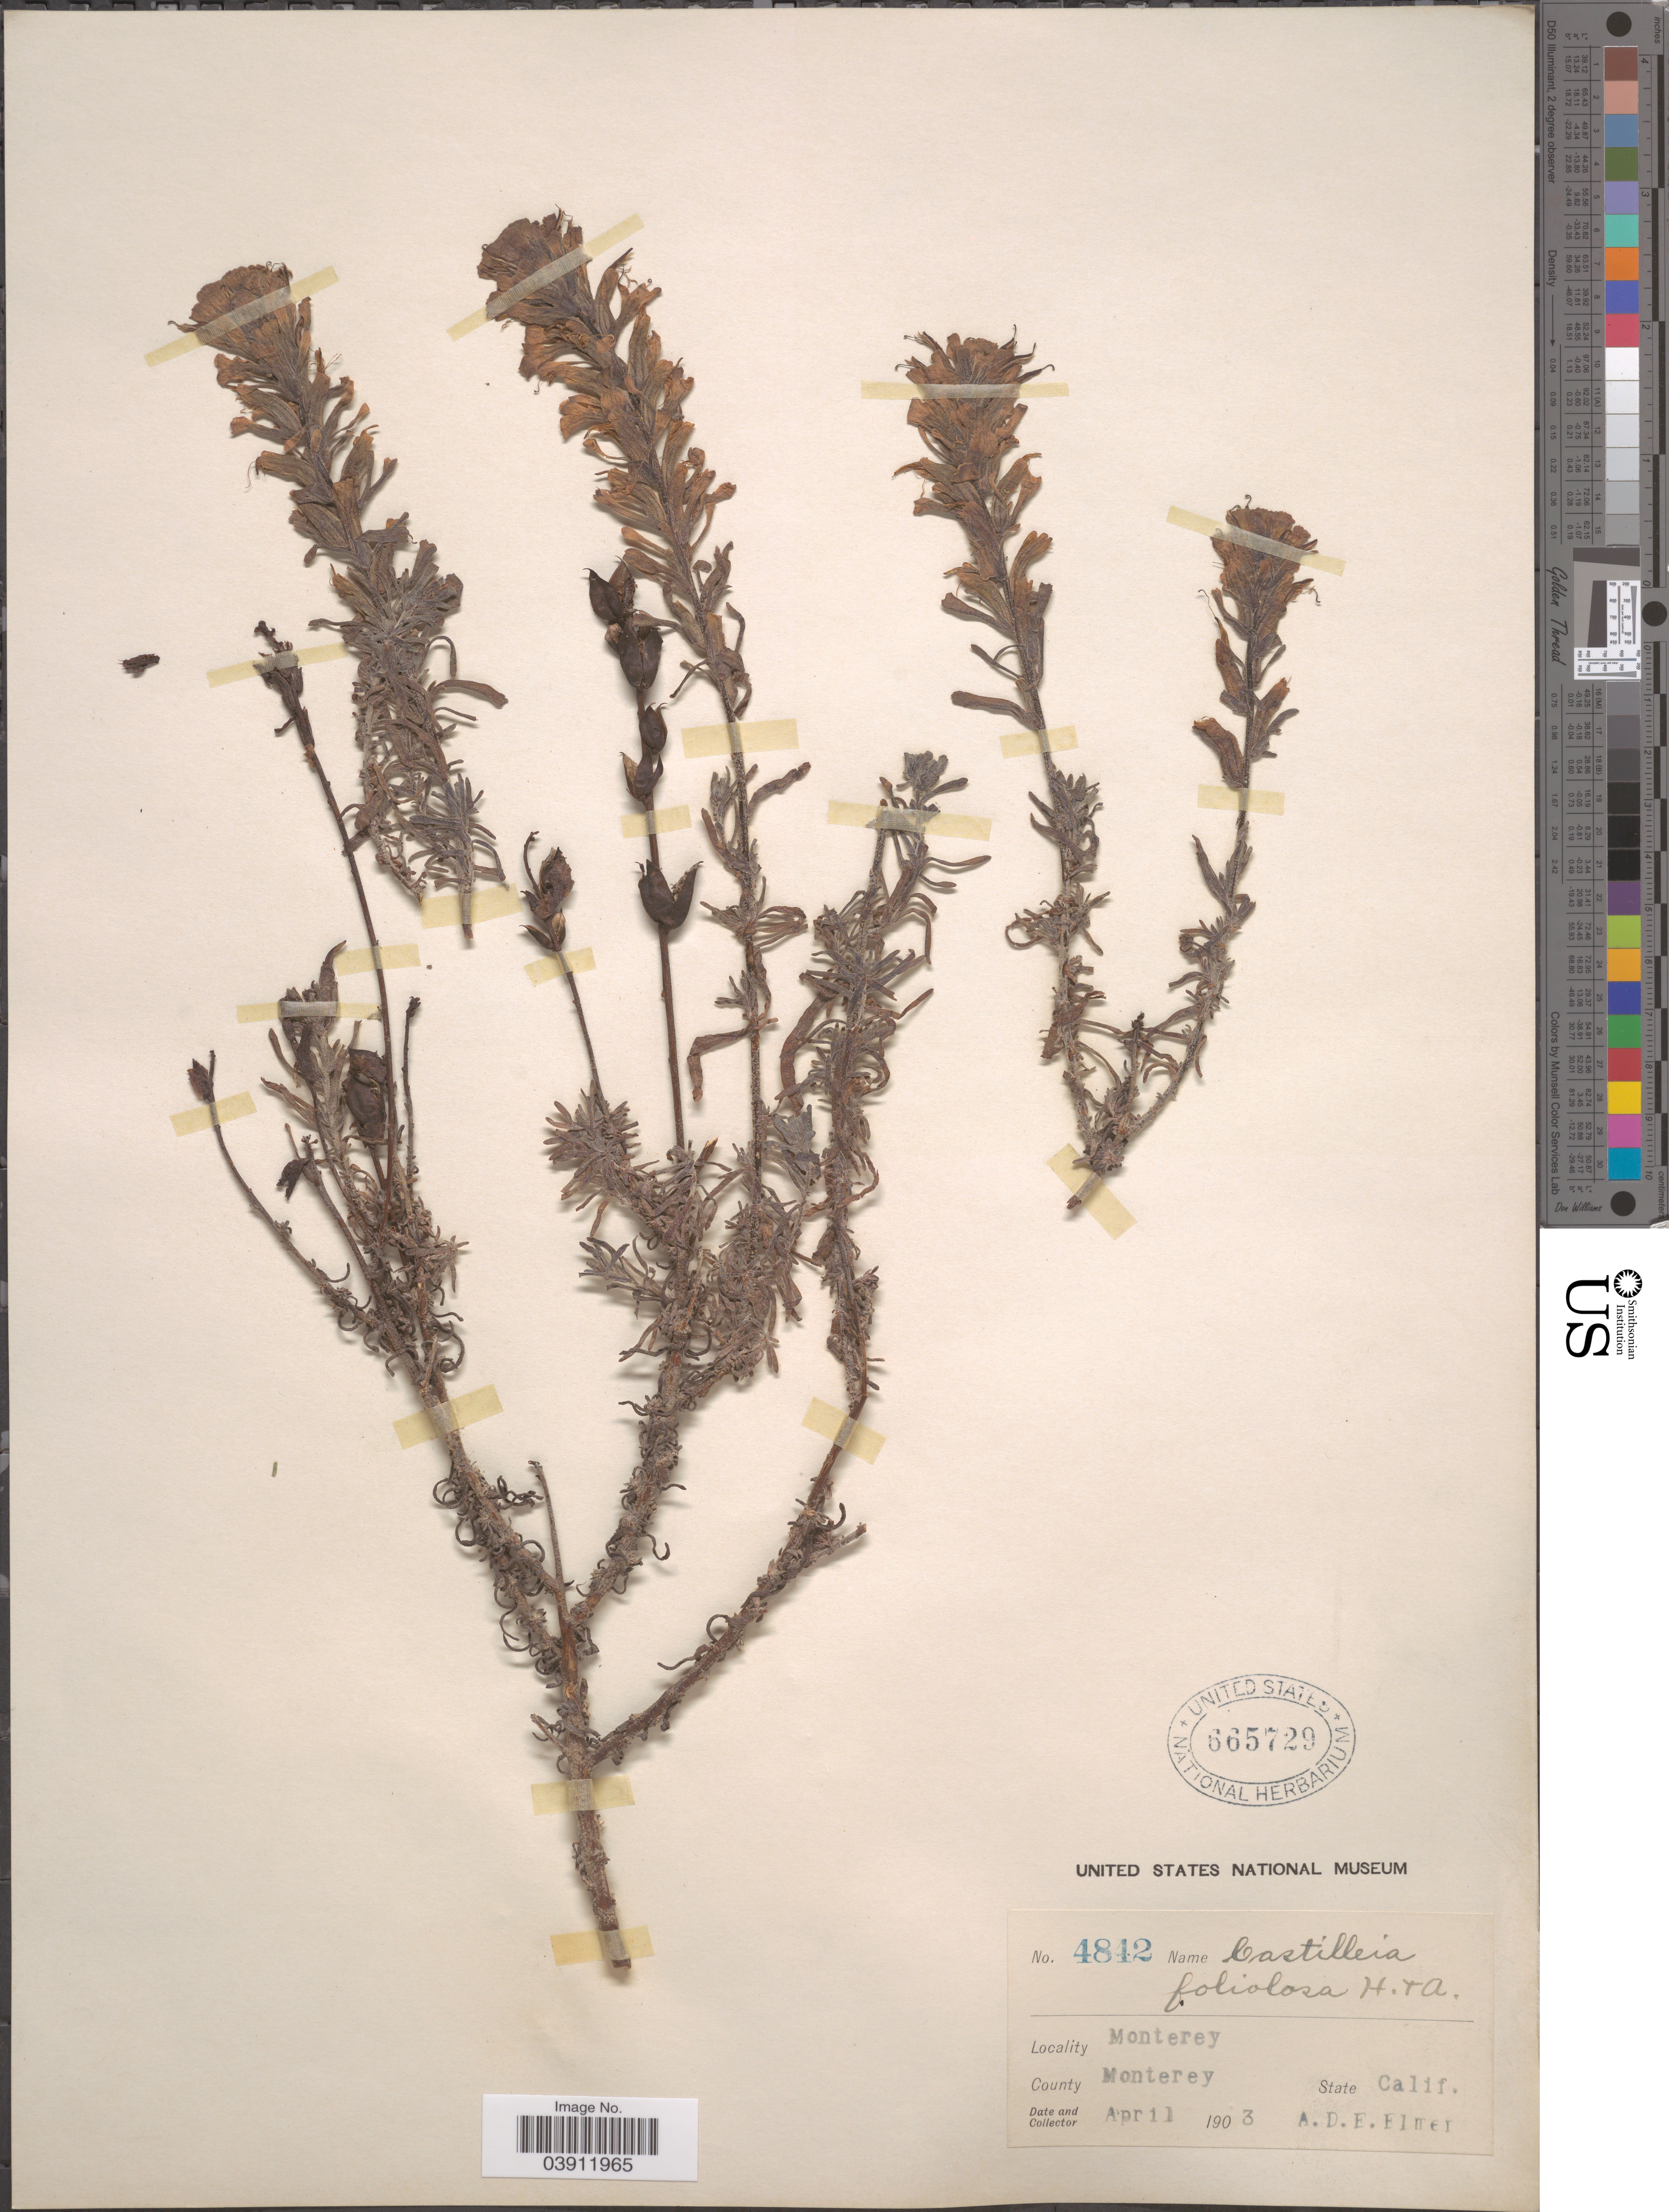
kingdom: Plantae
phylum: Tracheophyta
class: Magnoliopsida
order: Lamiales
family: Orobanchaceae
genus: Castilleja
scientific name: Castilleja foliolosa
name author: Hook. f.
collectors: A. D. E. Elmer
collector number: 4842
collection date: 1903-04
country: United States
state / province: California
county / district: Monterey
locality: Monterey County Monterey.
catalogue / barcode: US 665729